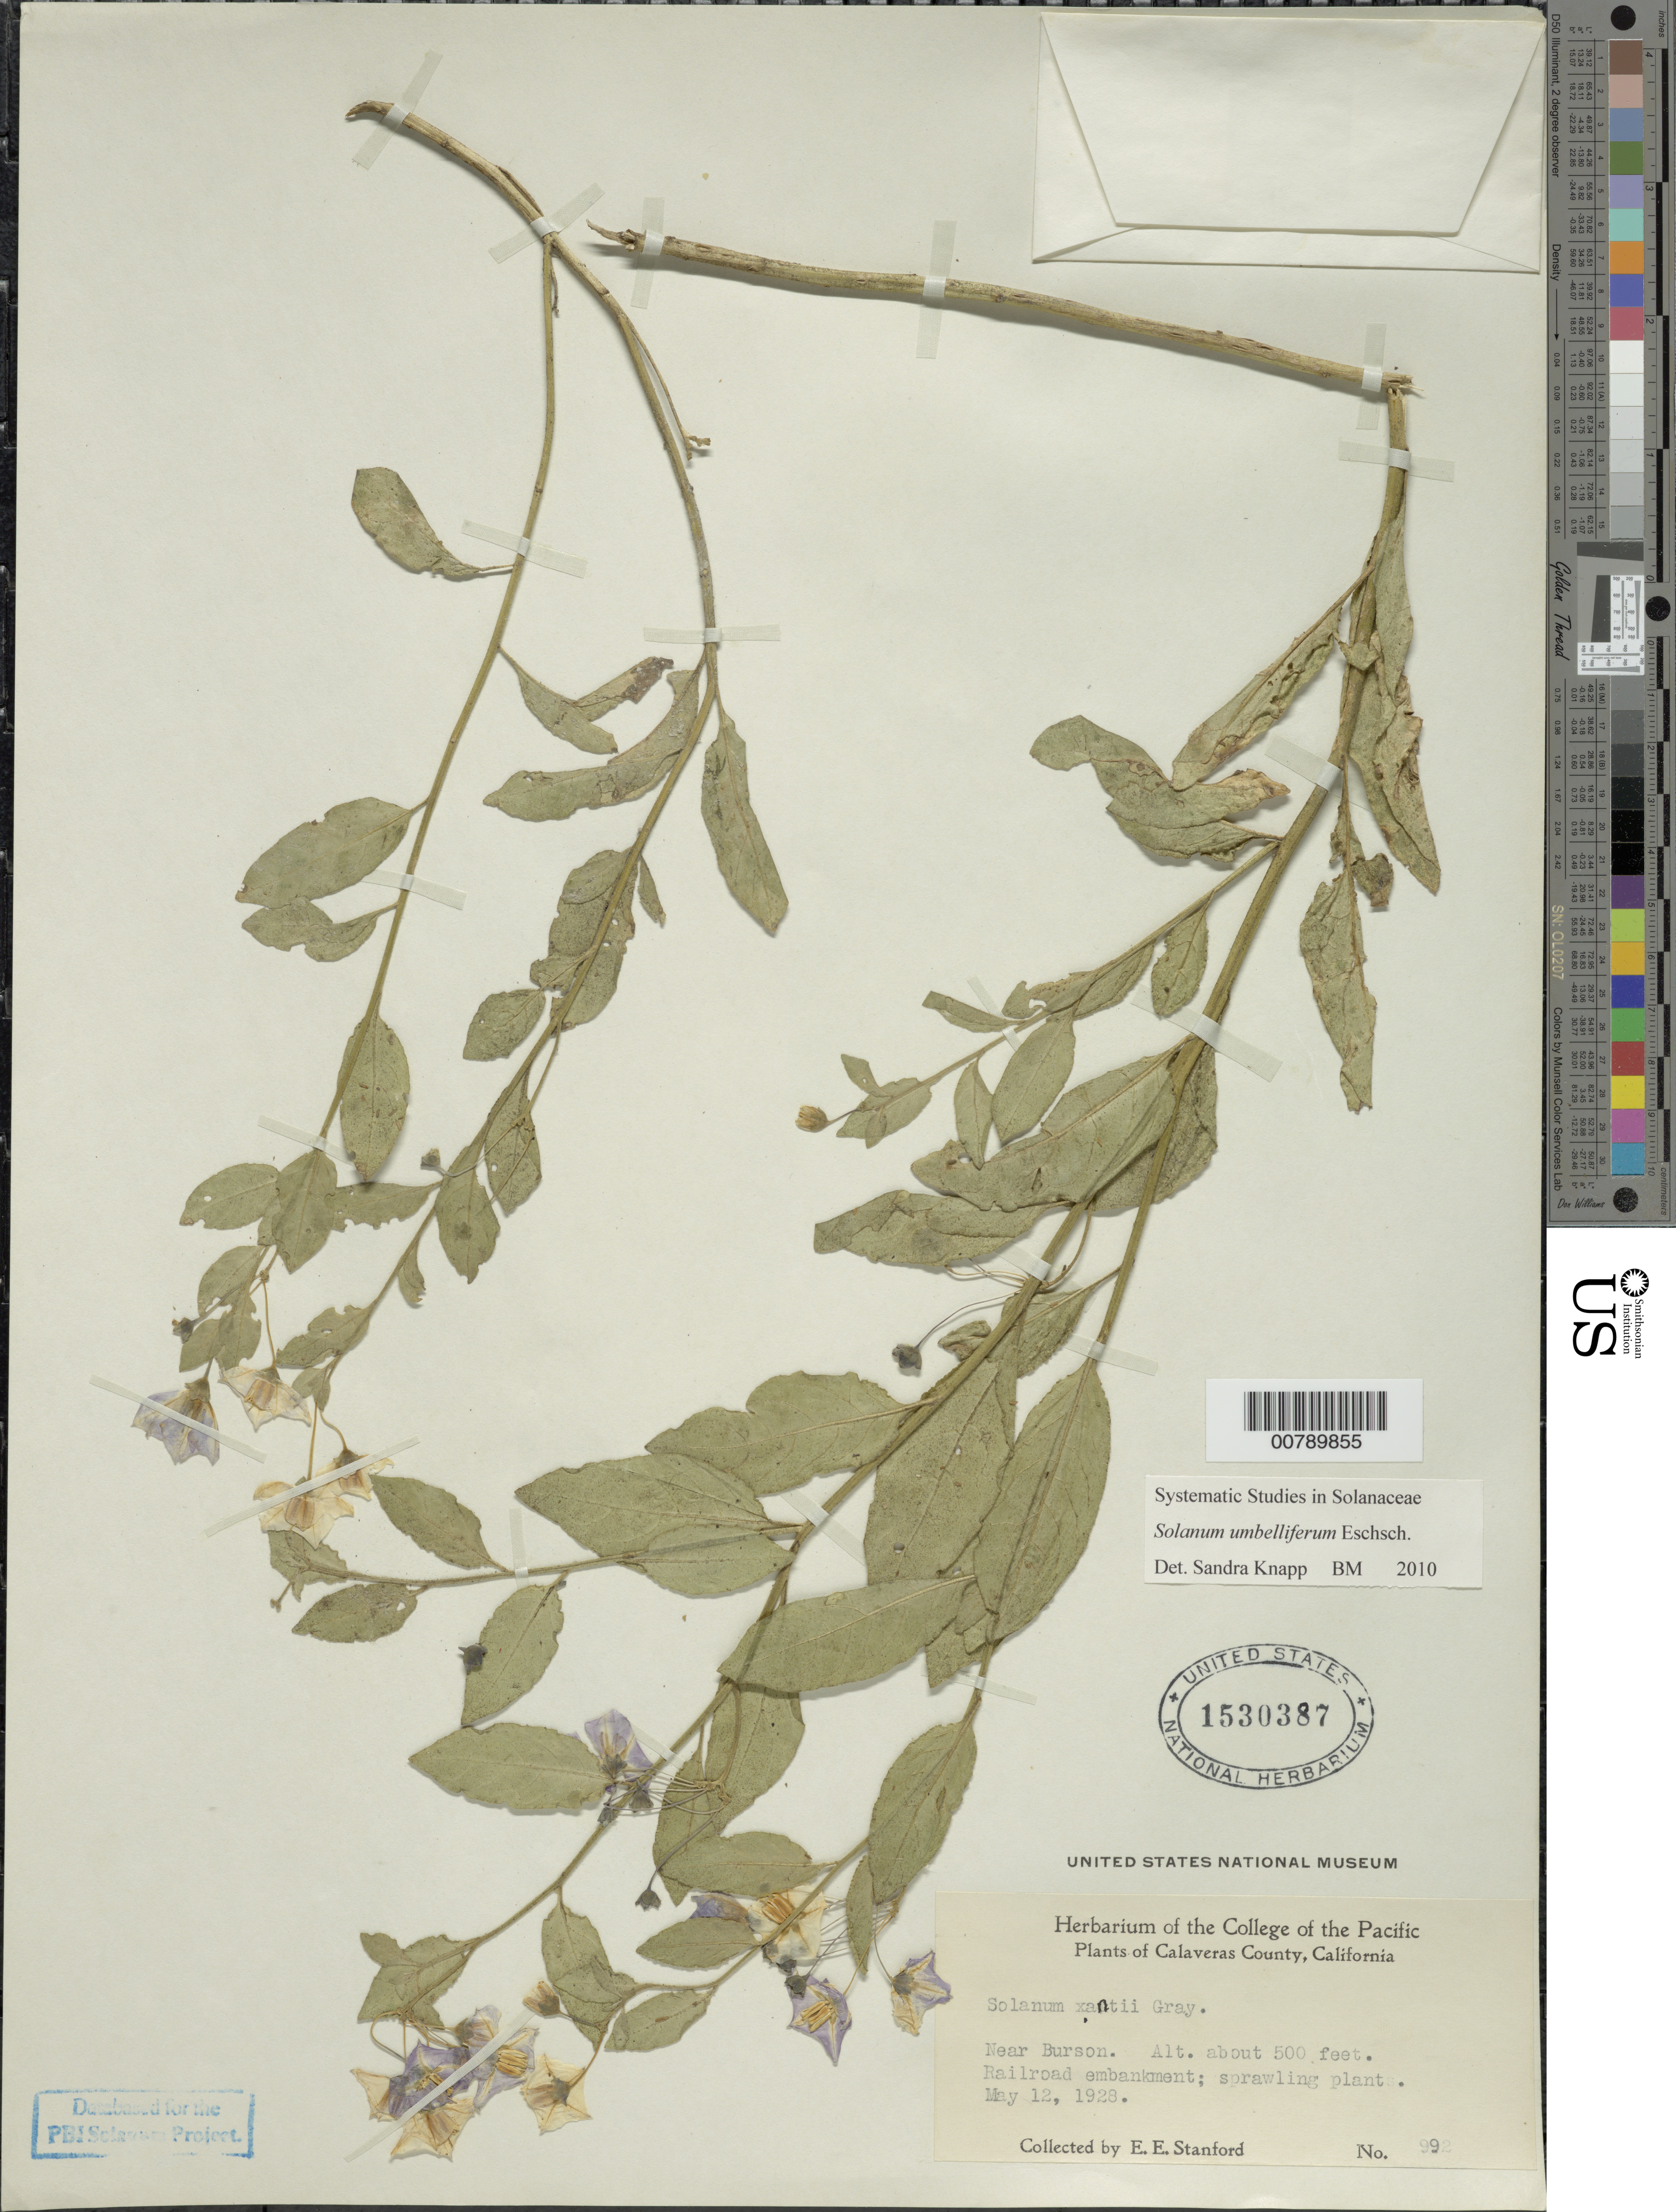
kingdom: Plantae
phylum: Tracheophyta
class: Magnoliopsida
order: Solanales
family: Solanaceae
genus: Solanum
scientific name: Solanum umbelliferum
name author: Eschsch.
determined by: Knapp, S. D.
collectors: E. Stanford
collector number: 992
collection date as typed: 12 May 1928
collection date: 1928-05-12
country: United States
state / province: California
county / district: Calaveras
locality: Near Burson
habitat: Railroad embarkment.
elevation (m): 152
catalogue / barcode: US 1530387